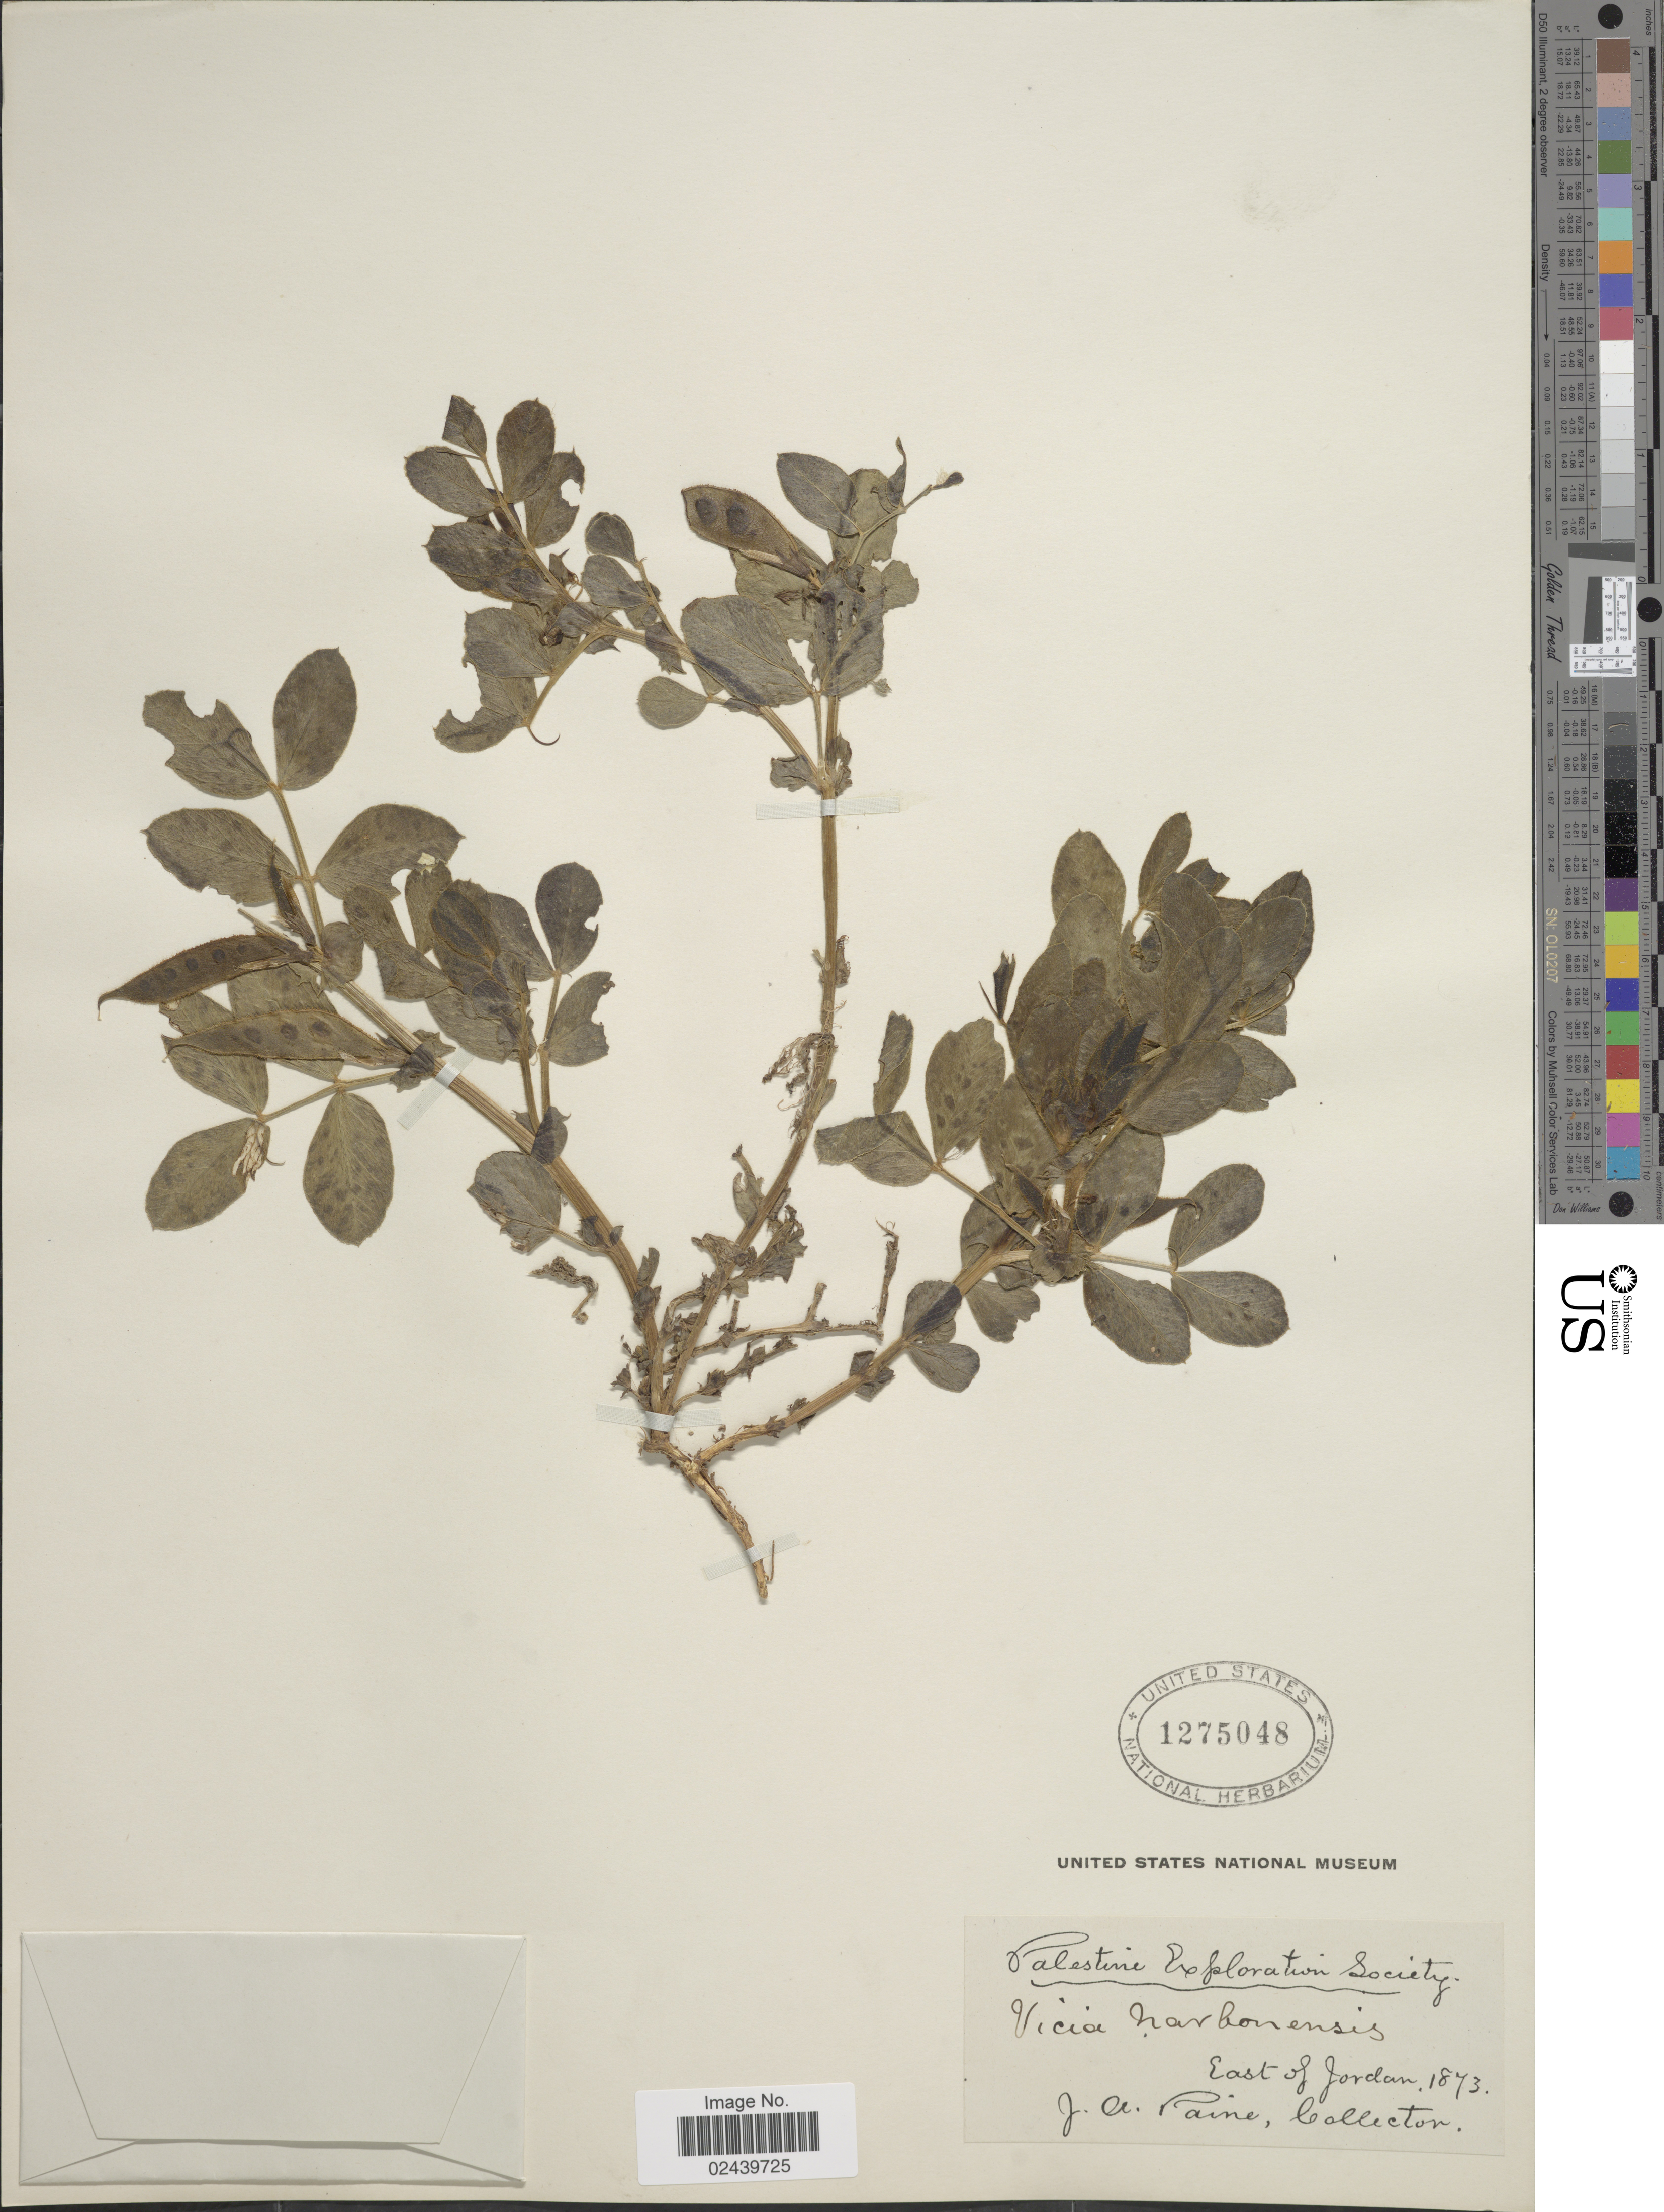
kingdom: Plantae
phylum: Tracheophyta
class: Magnoliopsida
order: Fabales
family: Fabaceae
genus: Vicia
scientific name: Vicia narbonensis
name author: L.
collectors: J. A. Paine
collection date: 1873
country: Israel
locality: East of Jordan. Palestine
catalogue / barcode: US 1275048